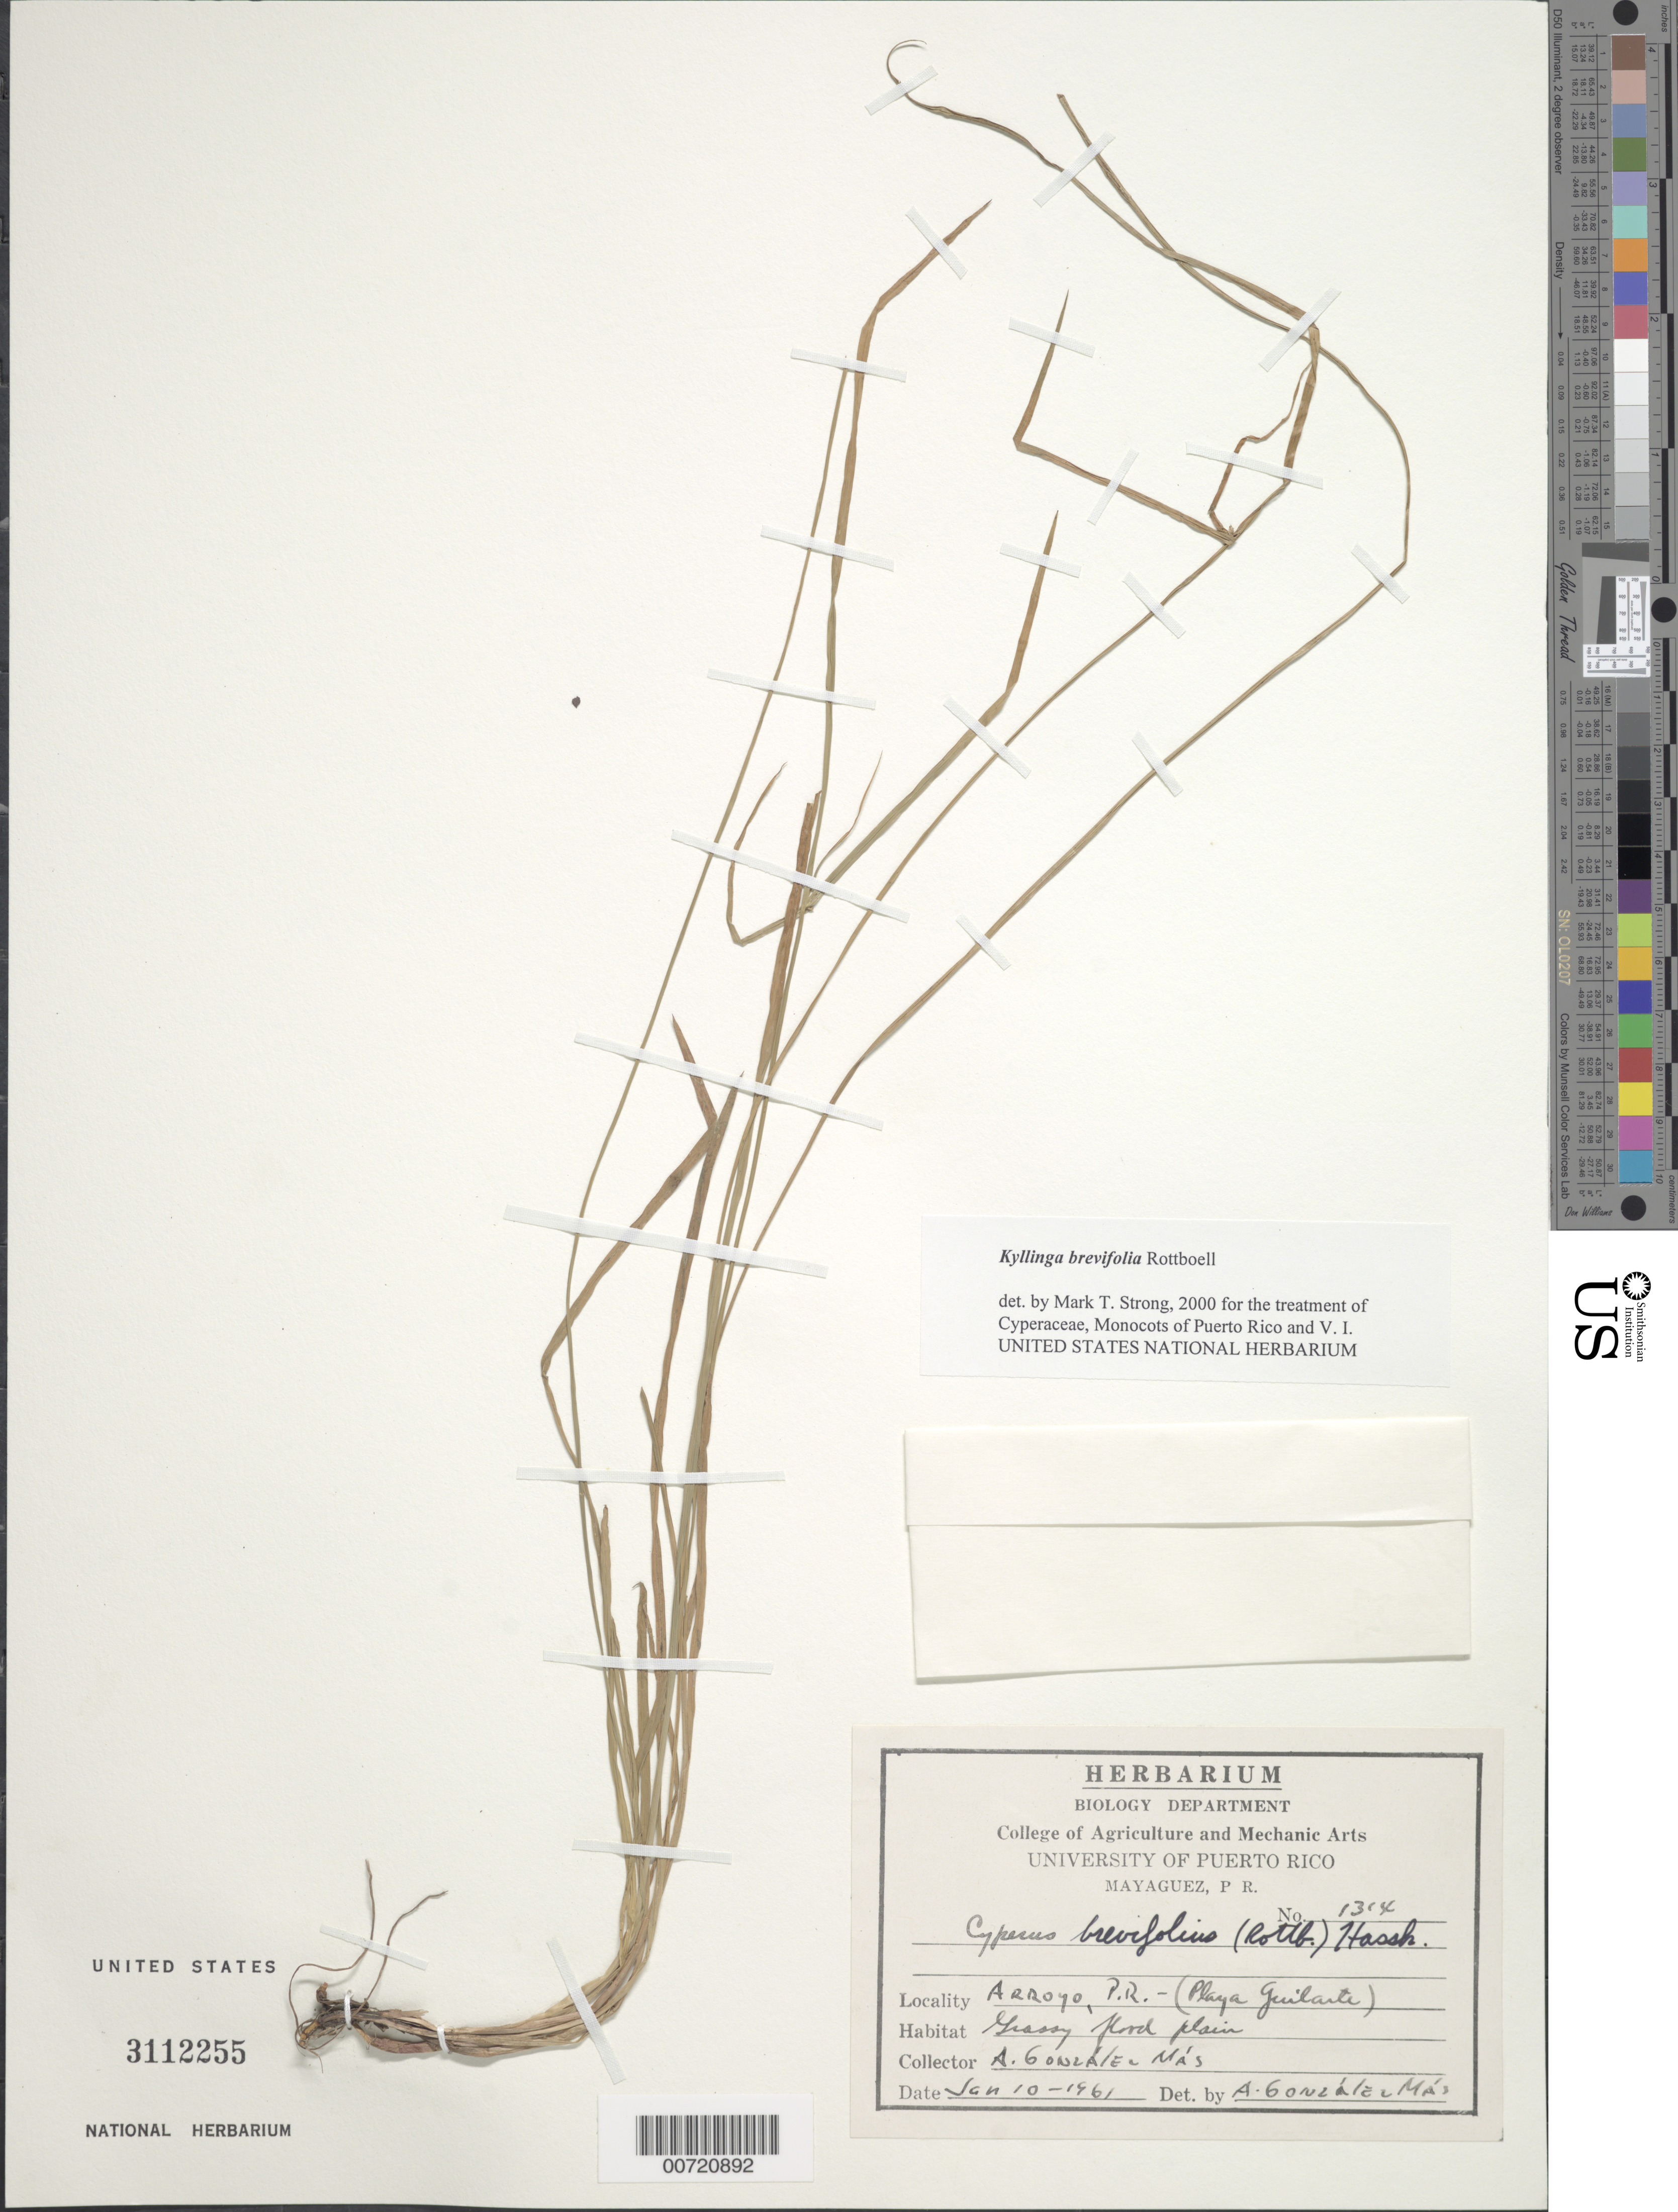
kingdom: Plantae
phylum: Tracheophyta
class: Liliopsida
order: Poales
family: Cyperaceae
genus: Cyperus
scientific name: Cyperus brevifolius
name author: (Rottb.) Hassk.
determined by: Strong, M. T., (US), Smithsonian Institution - National Museum of Natural History (UNITED STATES)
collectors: A. González Más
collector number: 1314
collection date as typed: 10 Jan 1961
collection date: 1961-01-10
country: Puerto Rico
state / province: Arroyo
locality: Arroyo: Playa Guilarte.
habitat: Grassy flood plain.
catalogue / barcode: US 3112255